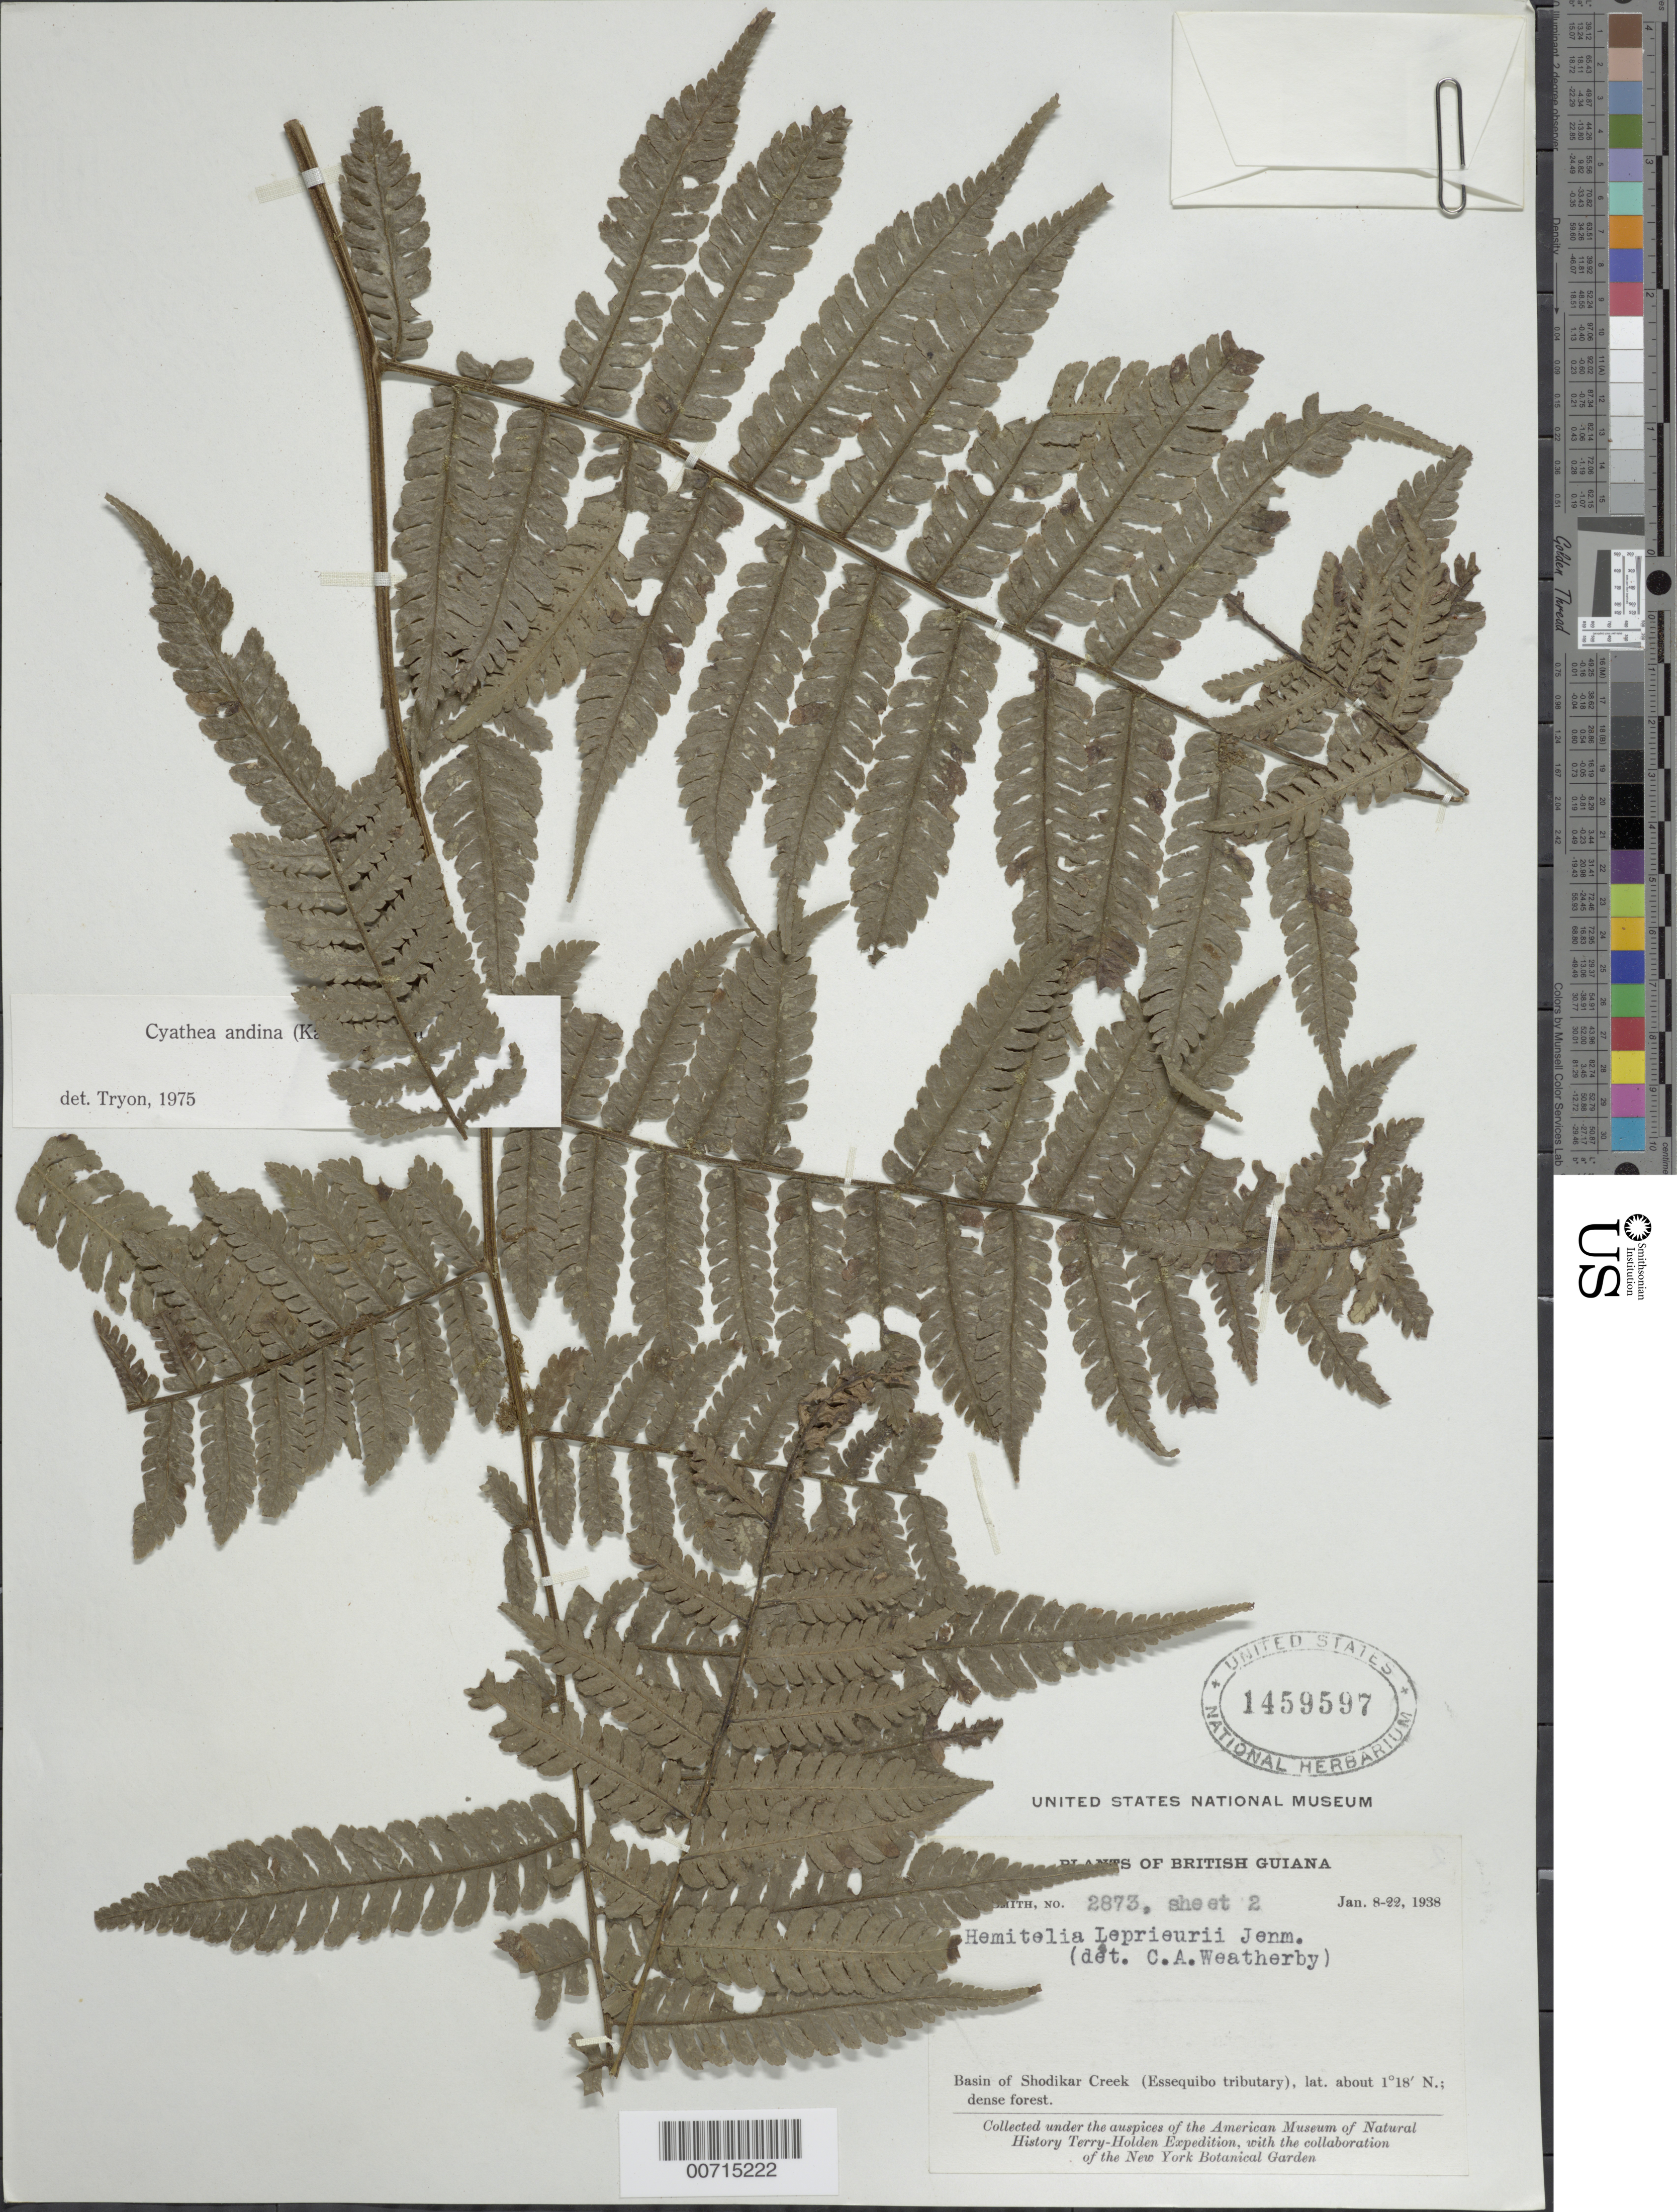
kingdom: Plantae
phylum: Tracheophyta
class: Polypodiopsida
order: Cyatheales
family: Cyatheaceae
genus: Cyathea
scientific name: Cyathea andina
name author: Domin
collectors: A. C. Smith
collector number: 2873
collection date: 1938-01-08/1938-01-22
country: Guyana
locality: British Guiana. Basin of Shodikar Creek (Essequibo tributary)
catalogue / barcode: US 1459597